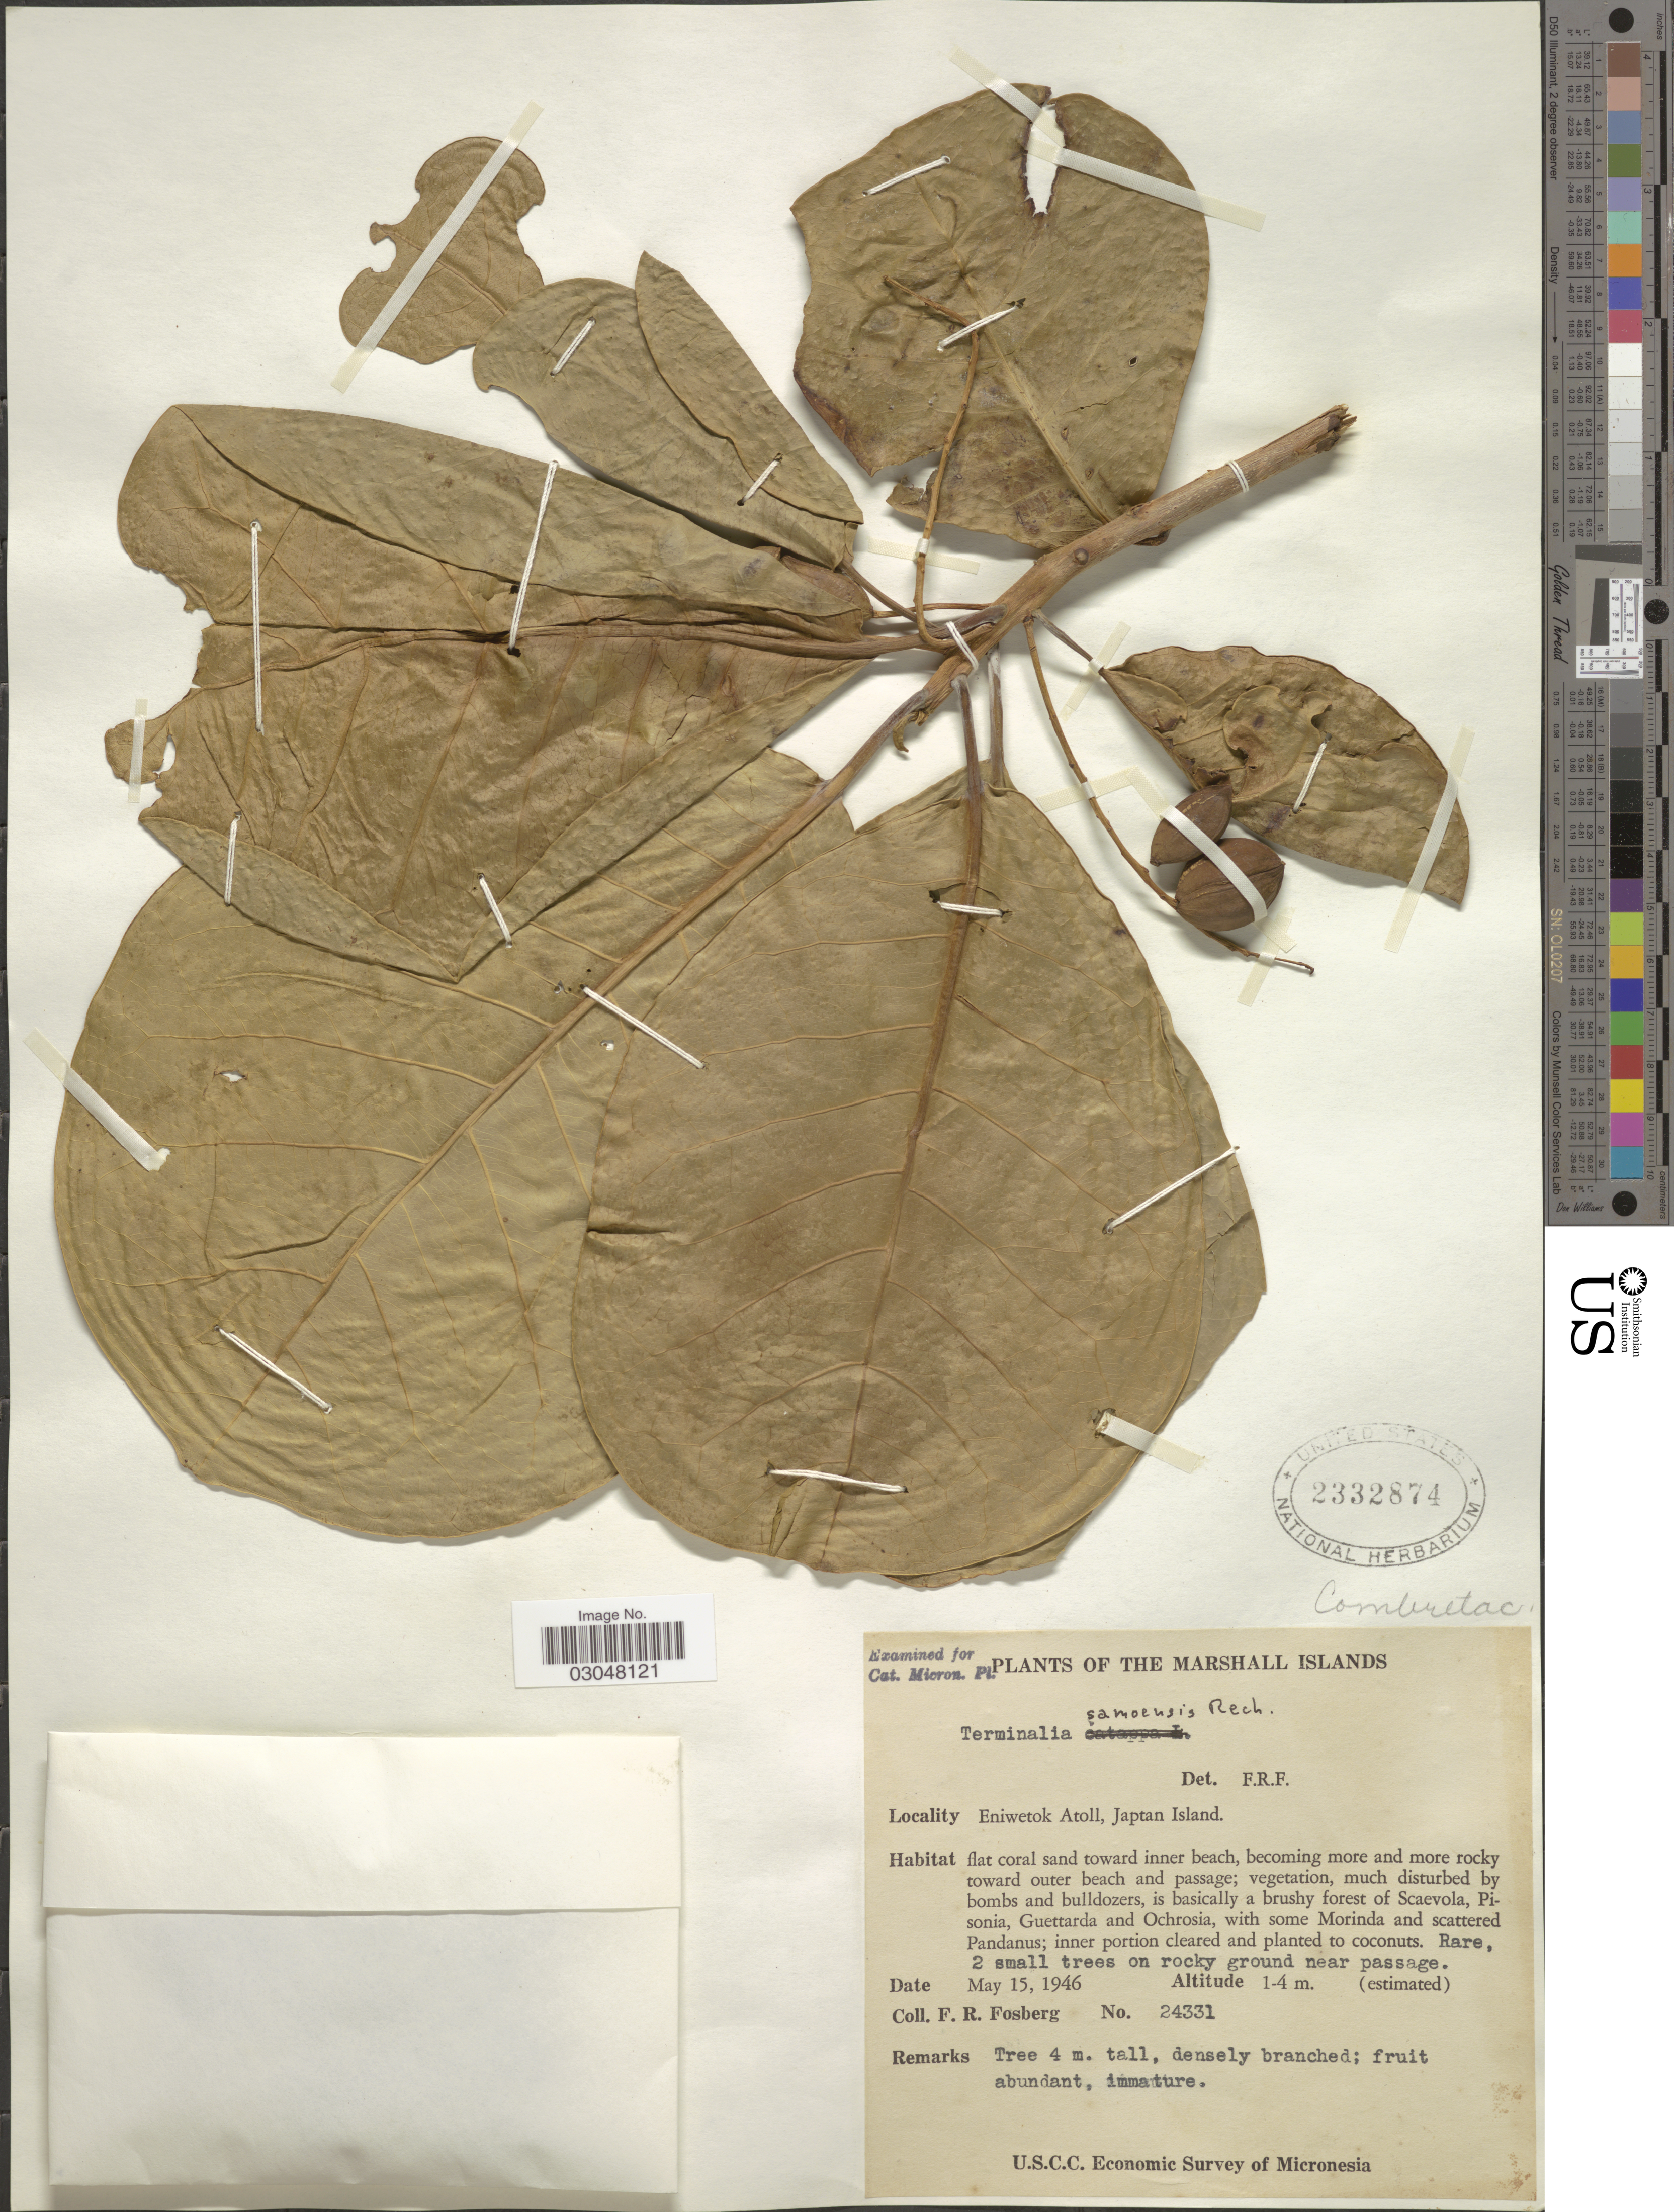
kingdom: Plantae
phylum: Tracheophyta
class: Magnoliopsida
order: Myrtales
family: Combretaceae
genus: Terminalia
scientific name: Terminalia samoensis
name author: Rech.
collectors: F. R. Fosberg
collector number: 24331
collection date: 1946-05-15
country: Marshall Islands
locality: Eniwetok Atoll, Japtan Island. Micronesia.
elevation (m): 1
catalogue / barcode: US 2332874